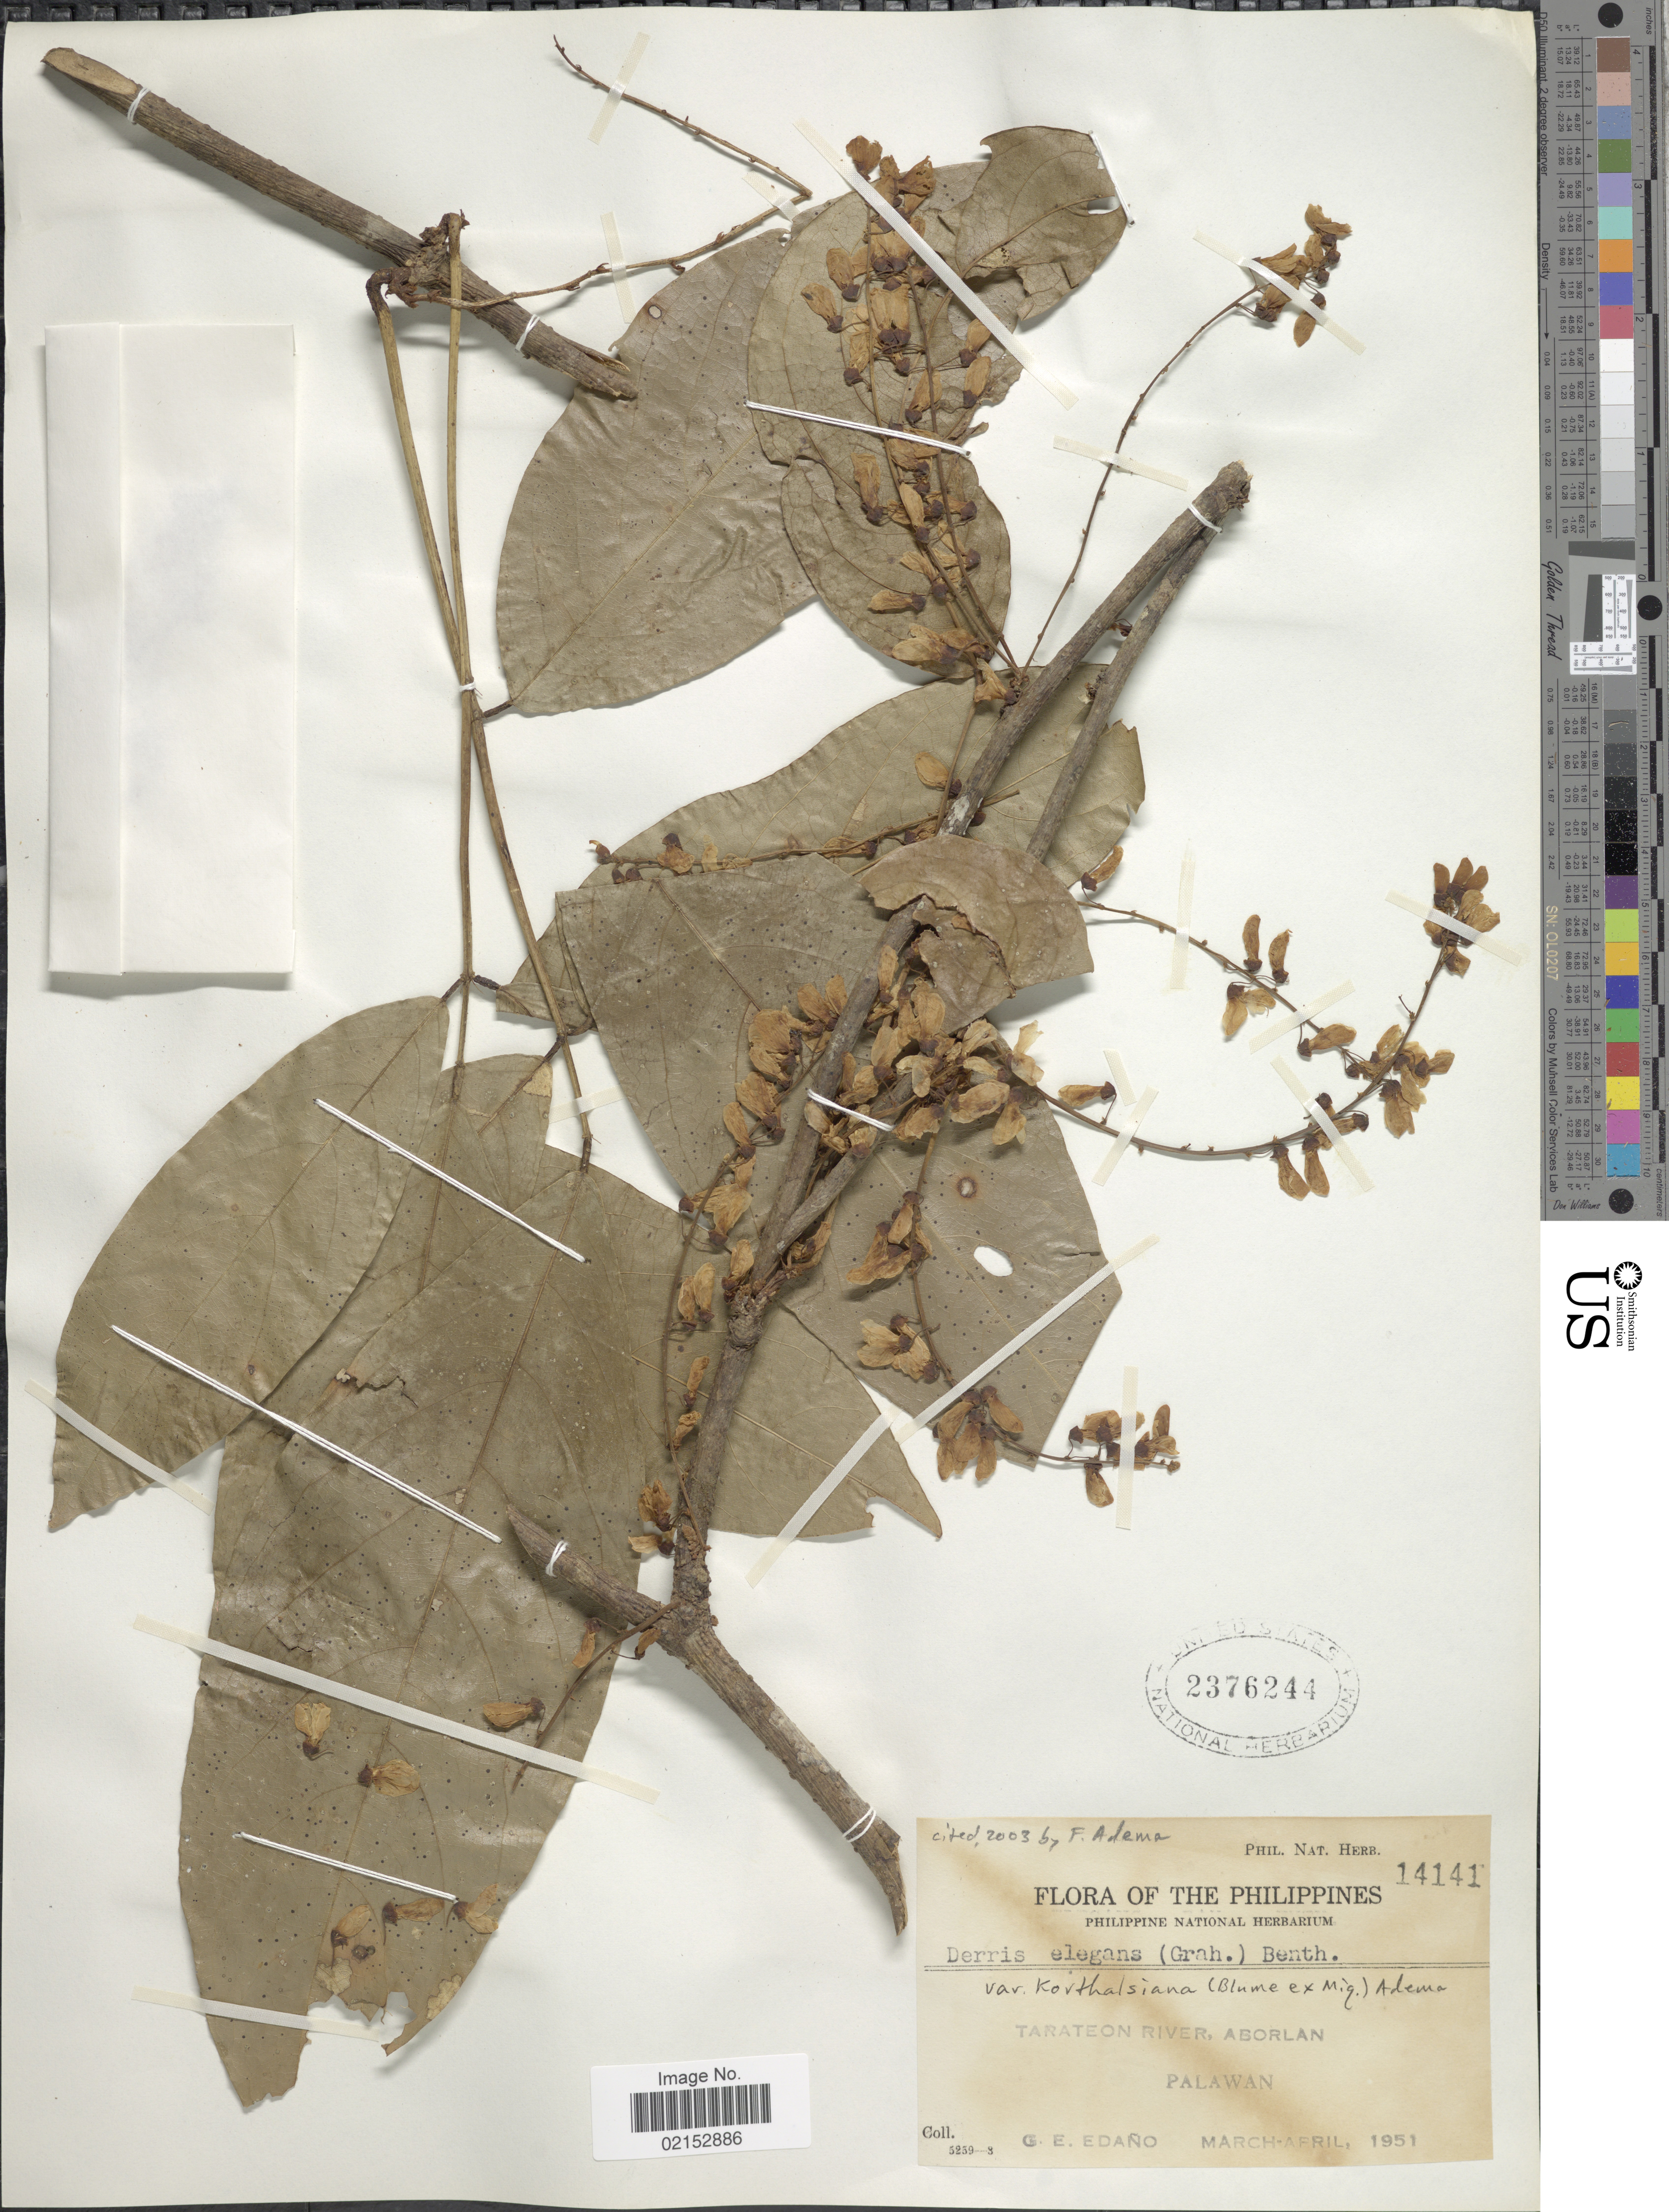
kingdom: Plantae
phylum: Tracheophyta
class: Magnoliopsida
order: Fabales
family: Fabaceae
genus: Derris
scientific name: Derris elegans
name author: Benth.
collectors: G. E. Edaño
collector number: Phil. Nat Herb. 14141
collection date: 1951-03/1951-04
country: Philippines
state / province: Mimaropa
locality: Tarateon River, Aborlan, Palawan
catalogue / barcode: US 2376244